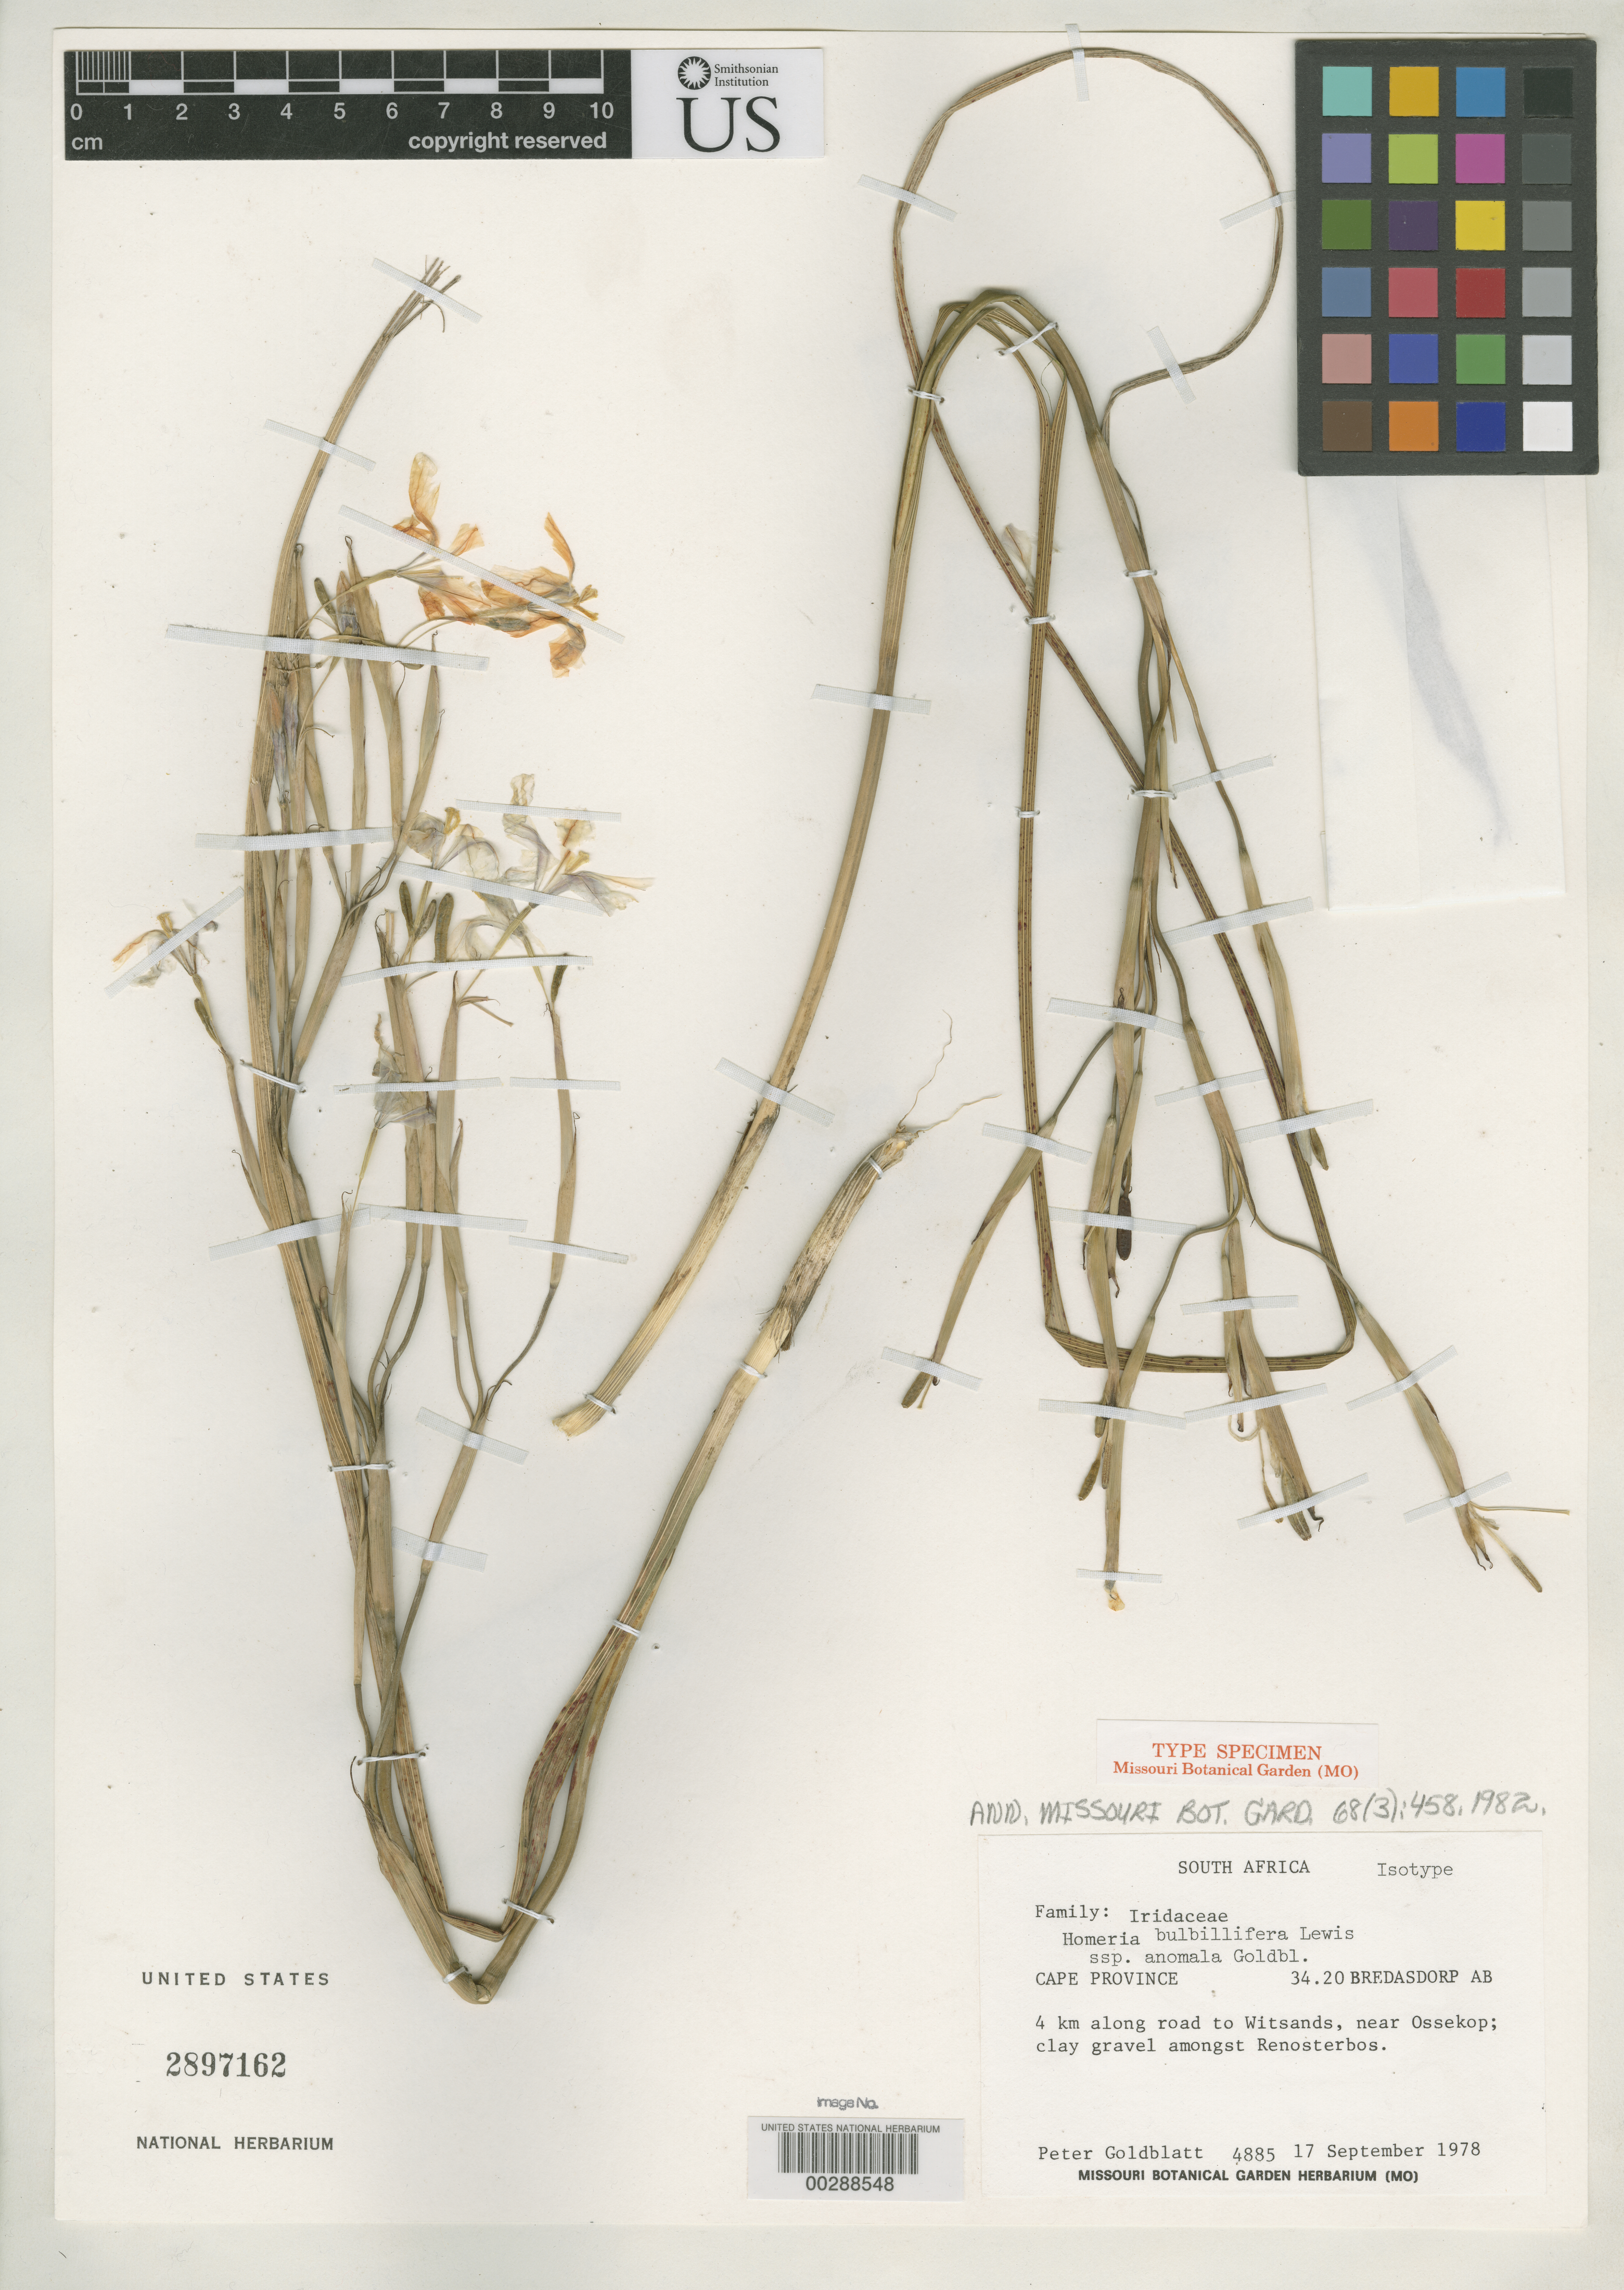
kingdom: Plantae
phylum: Tracheophyta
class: Liliopsida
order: Asparagales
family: Iridaceae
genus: Homeria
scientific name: Homeria bulbillifera subsp. anomala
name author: Goldblatt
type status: Isotype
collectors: P. Goldblatt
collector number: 4885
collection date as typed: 17 Jun 1978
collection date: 1978-06-17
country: South Africa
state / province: Western Cape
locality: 4 km along road to Witsands, near Ossekop 34.20 Bredasdorp AB.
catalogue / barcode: US 2897162